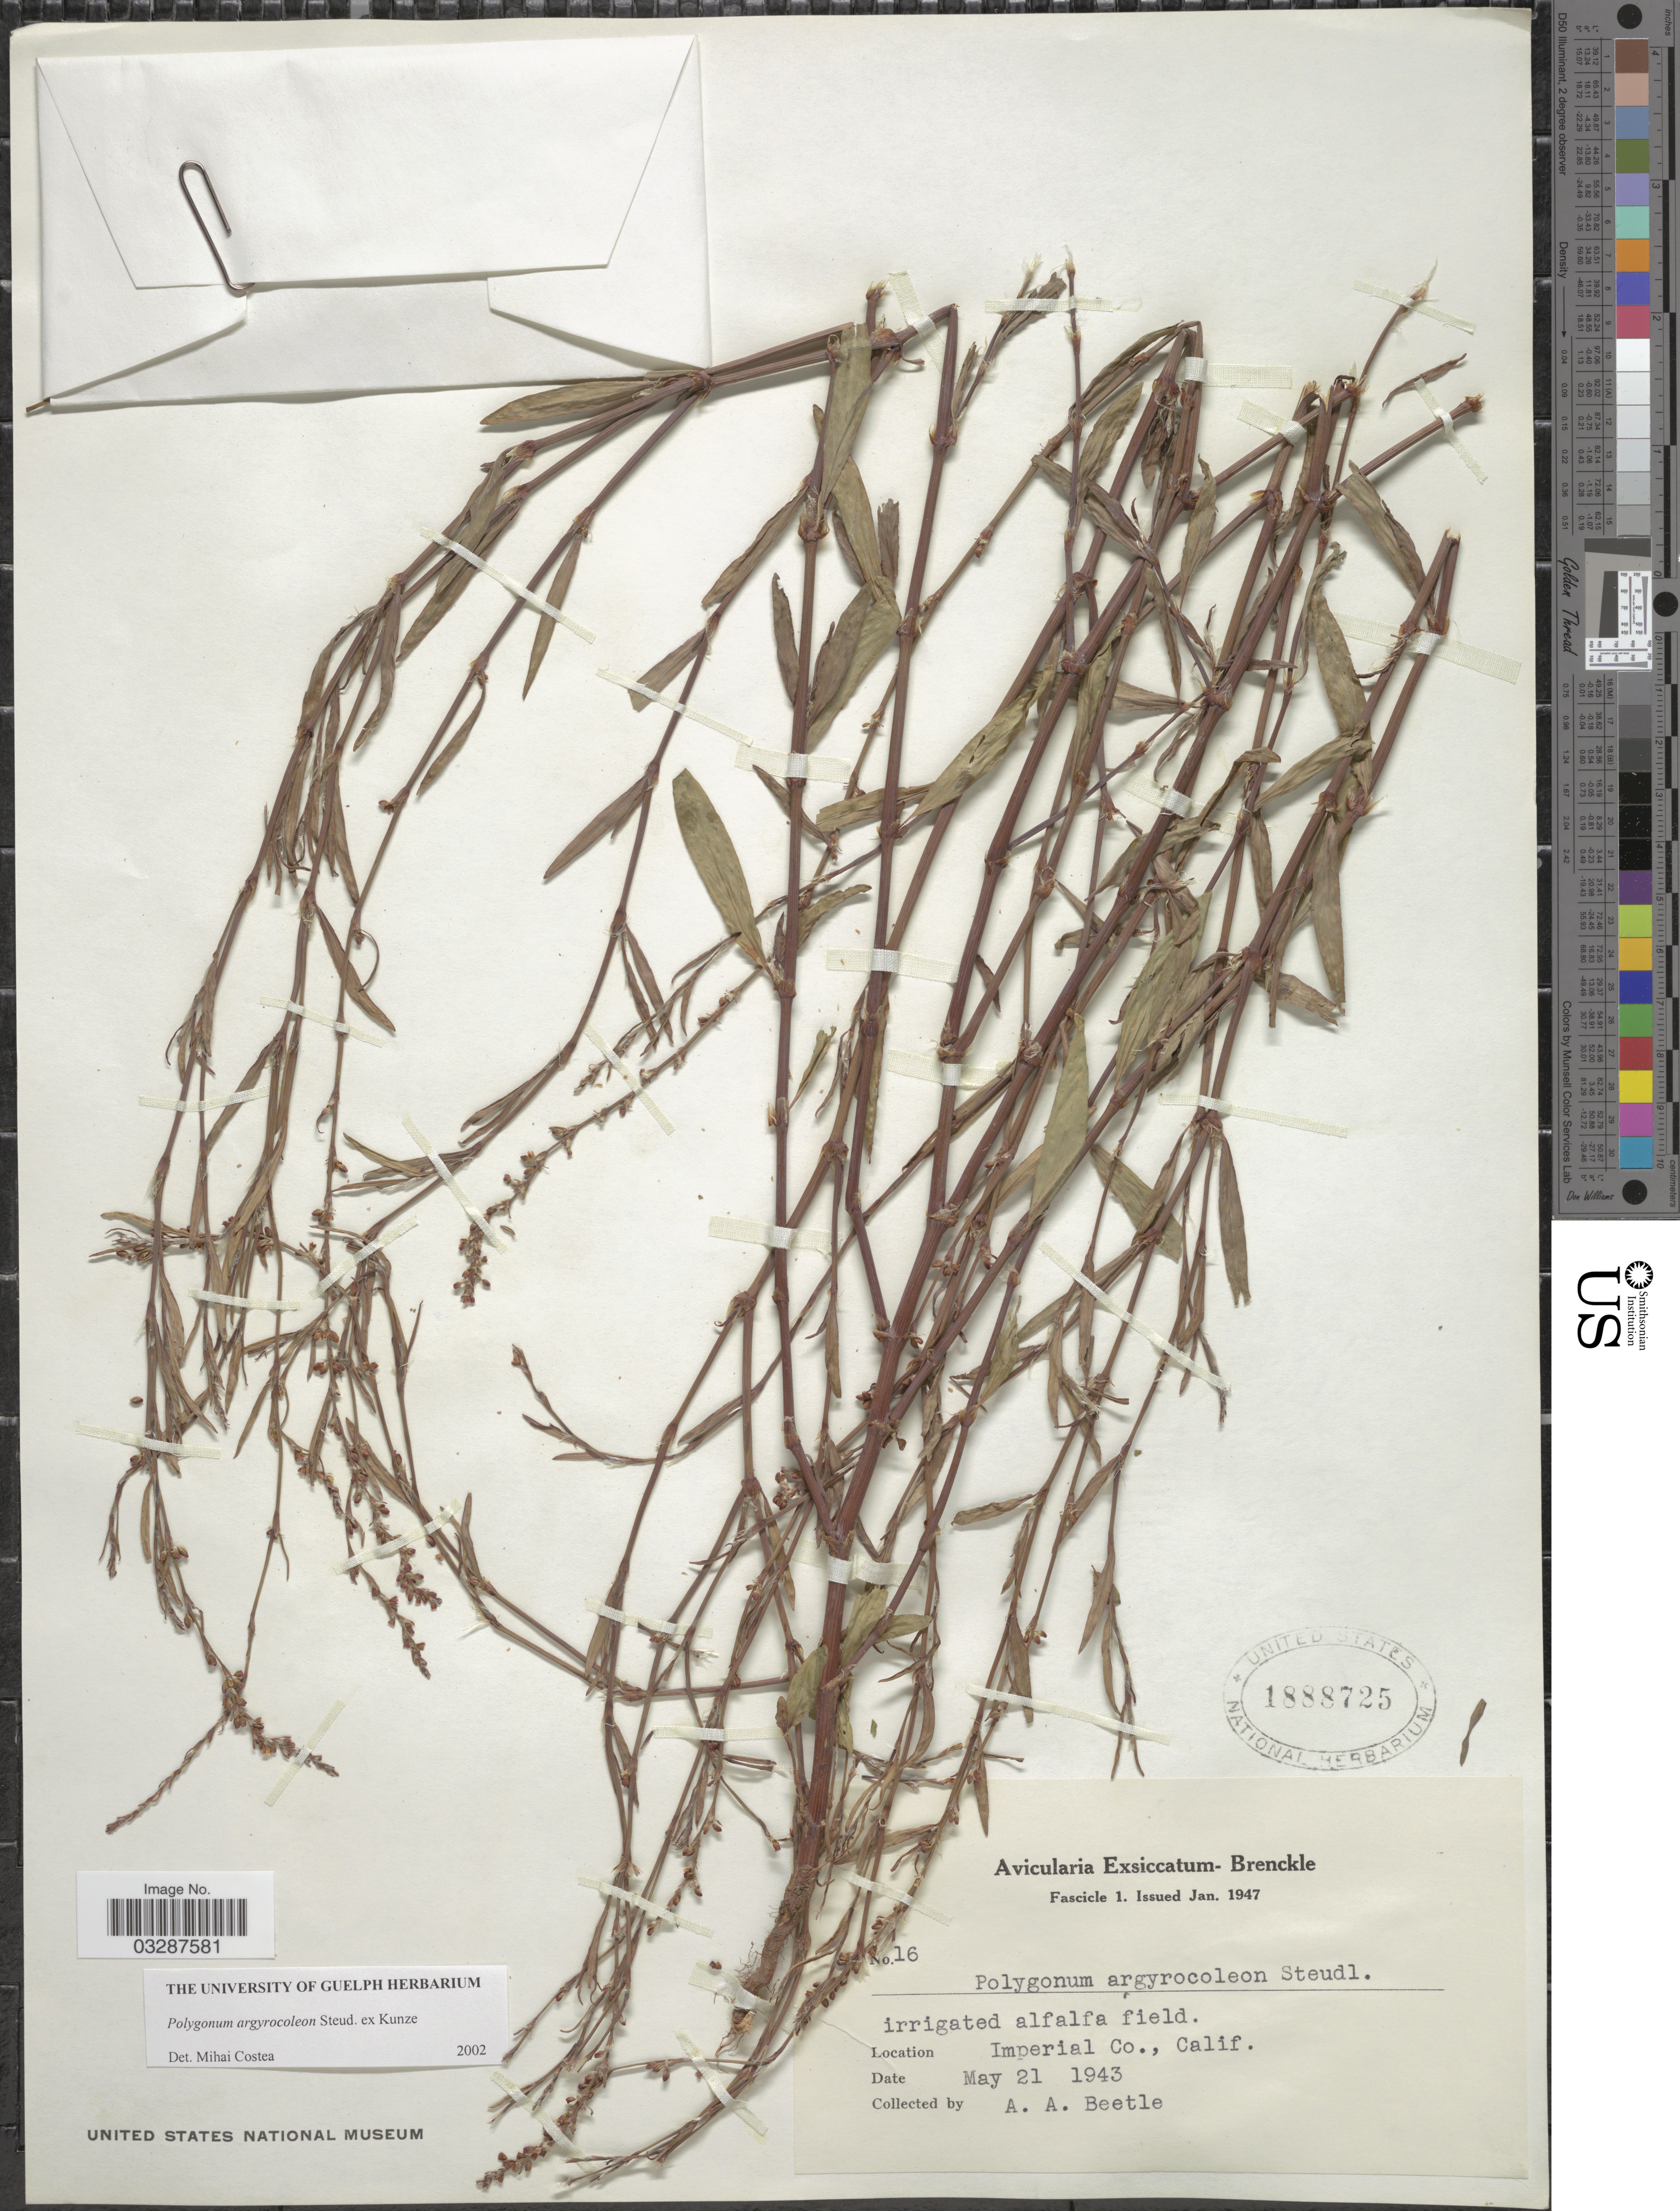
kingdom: Plantae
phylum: Tracheophyta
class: Magnoliopsida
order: Caryophyllales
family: Polygonaceae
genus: Polygonum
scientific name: Polygonum argyrocoleon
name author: Steud. ex Kunze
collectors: A. A. Beetle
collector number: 16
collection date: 1943-05-21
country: United States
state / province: California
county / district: Imperial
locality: Imperial Co.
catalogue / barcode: US 1888725